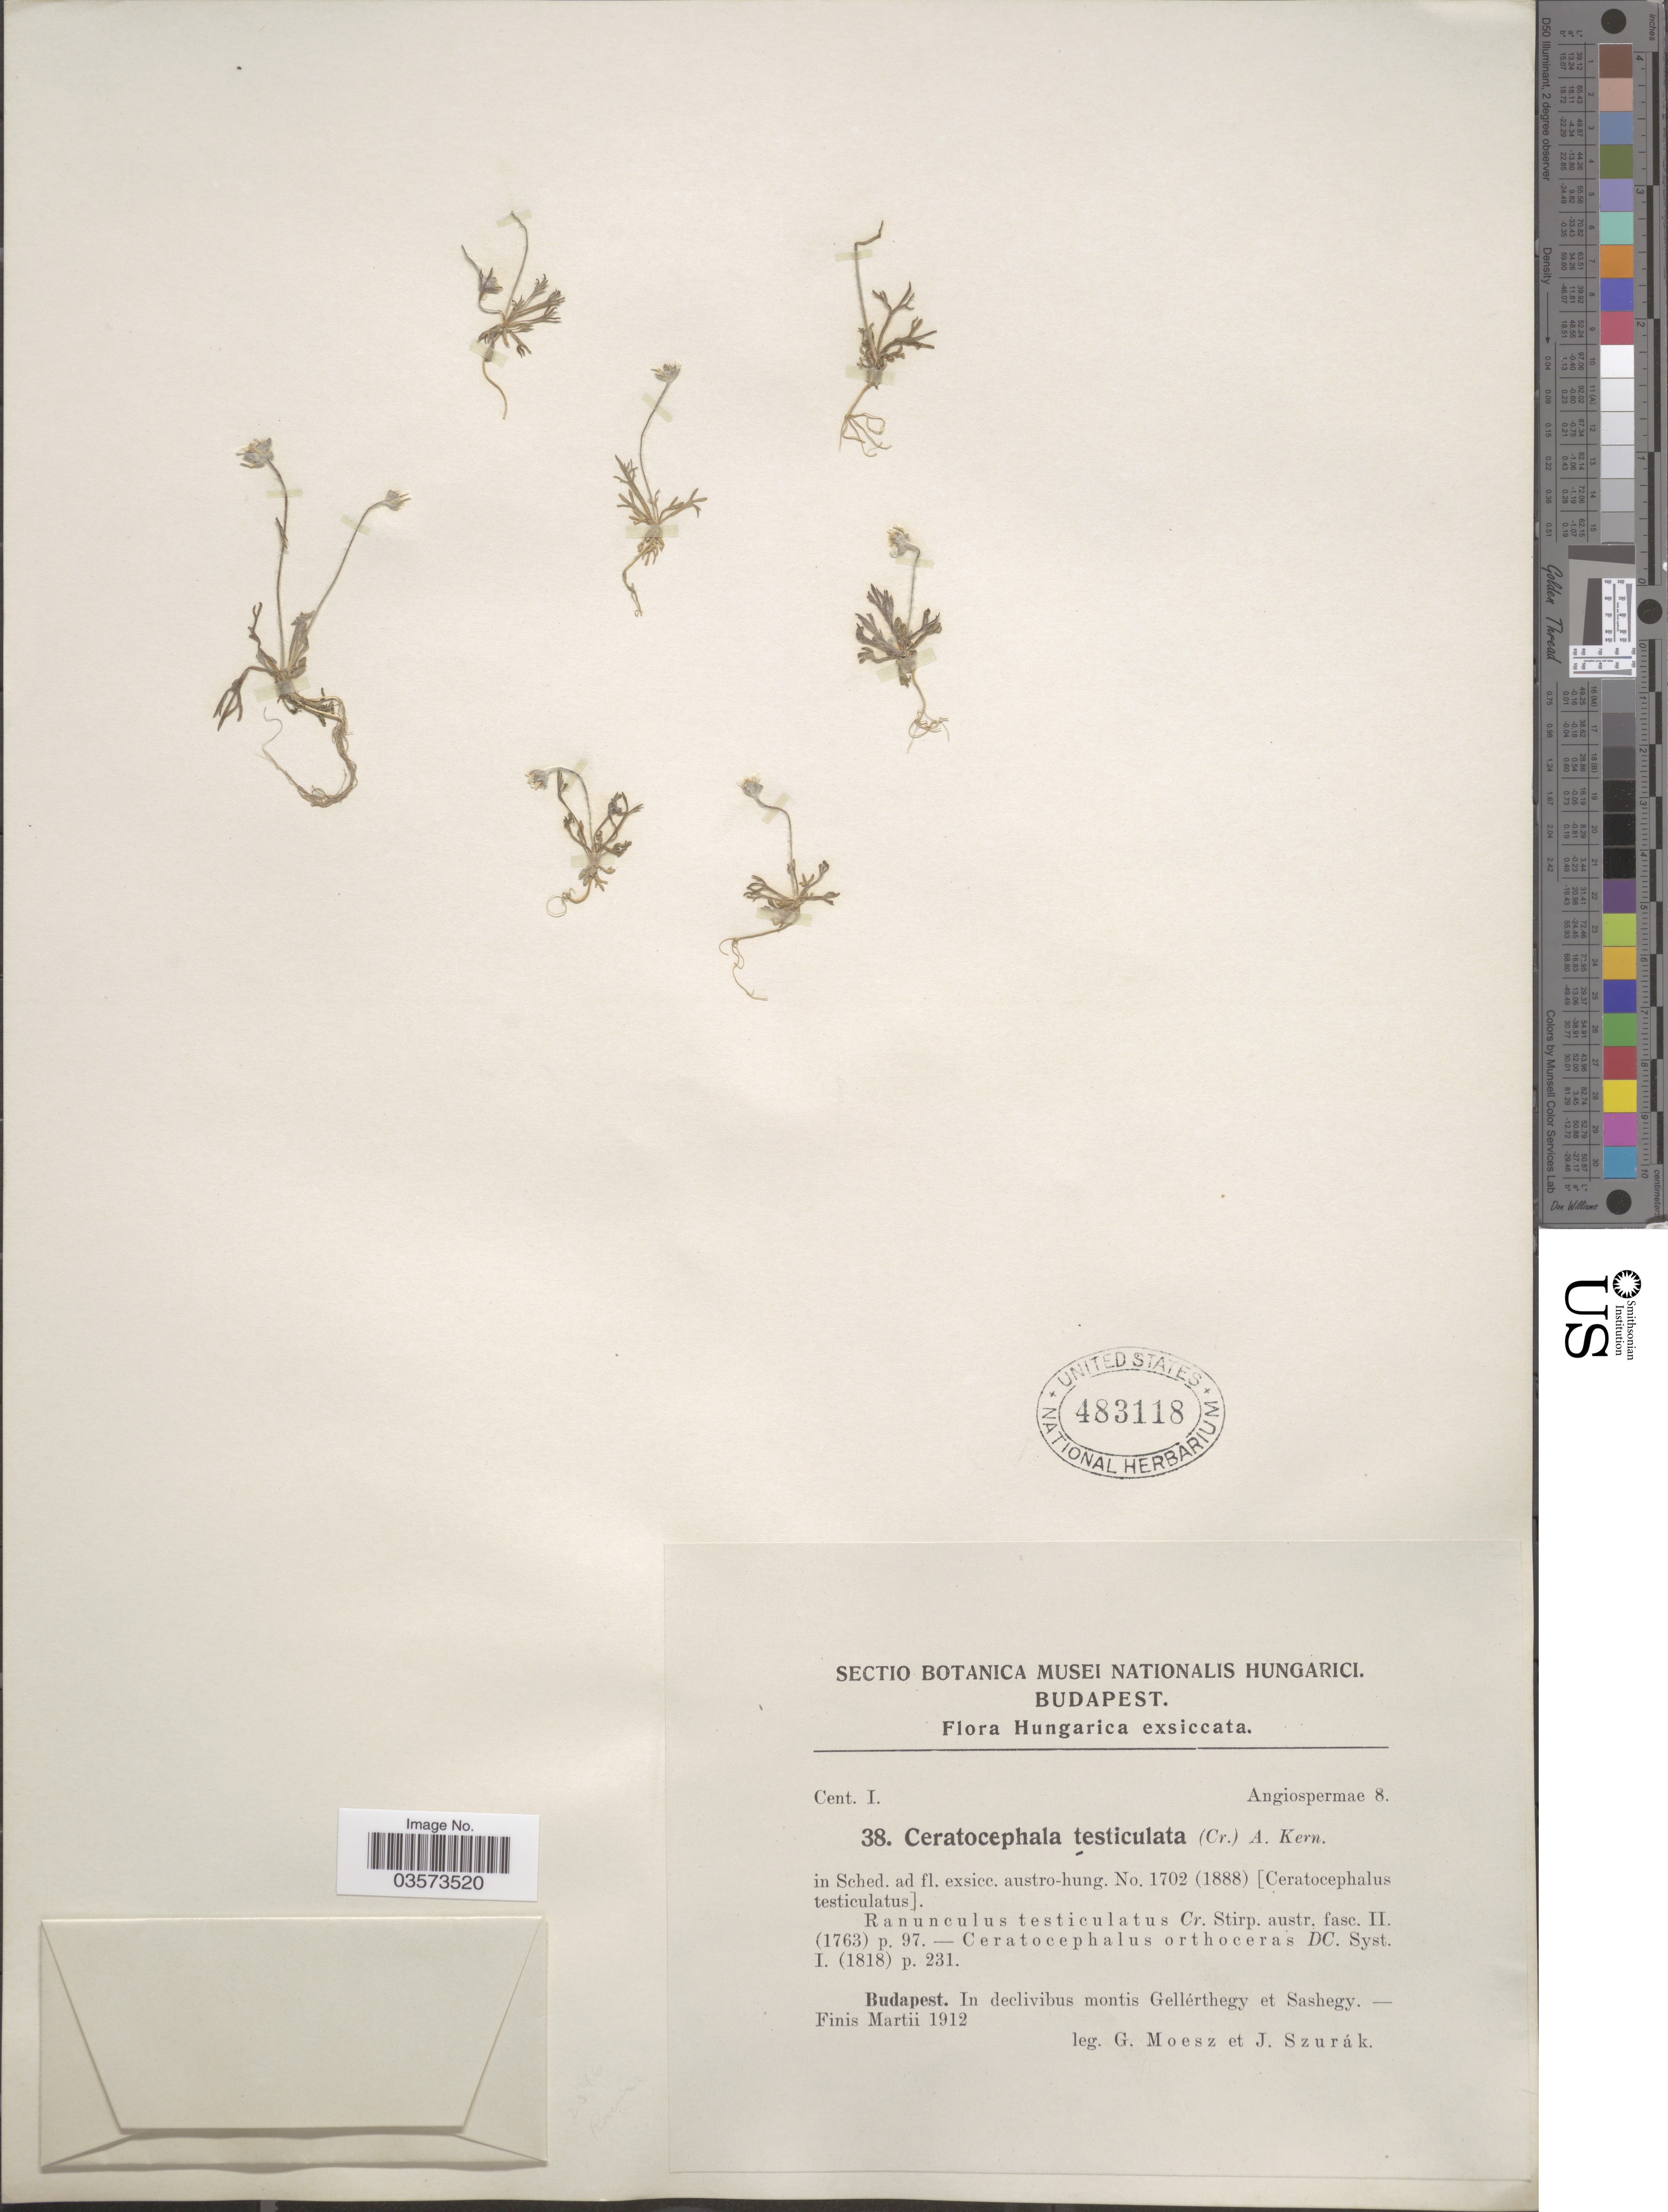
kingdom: Plantae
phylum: Tracheophyta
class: Magnoliopsida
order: Ranunculales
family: Ranunculaceae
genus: Ceratocephalus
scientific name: Ceratocephalus testiculatus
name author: (Crantz) Roth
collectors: G. Moesz & J. Szurak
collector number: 38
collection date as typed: Finis Martii 1912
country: Hungary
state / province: Budapest, Capital District of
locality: Budapest. In declivibus montis Gellérthegy et Sashegy.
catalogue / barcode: US 483118